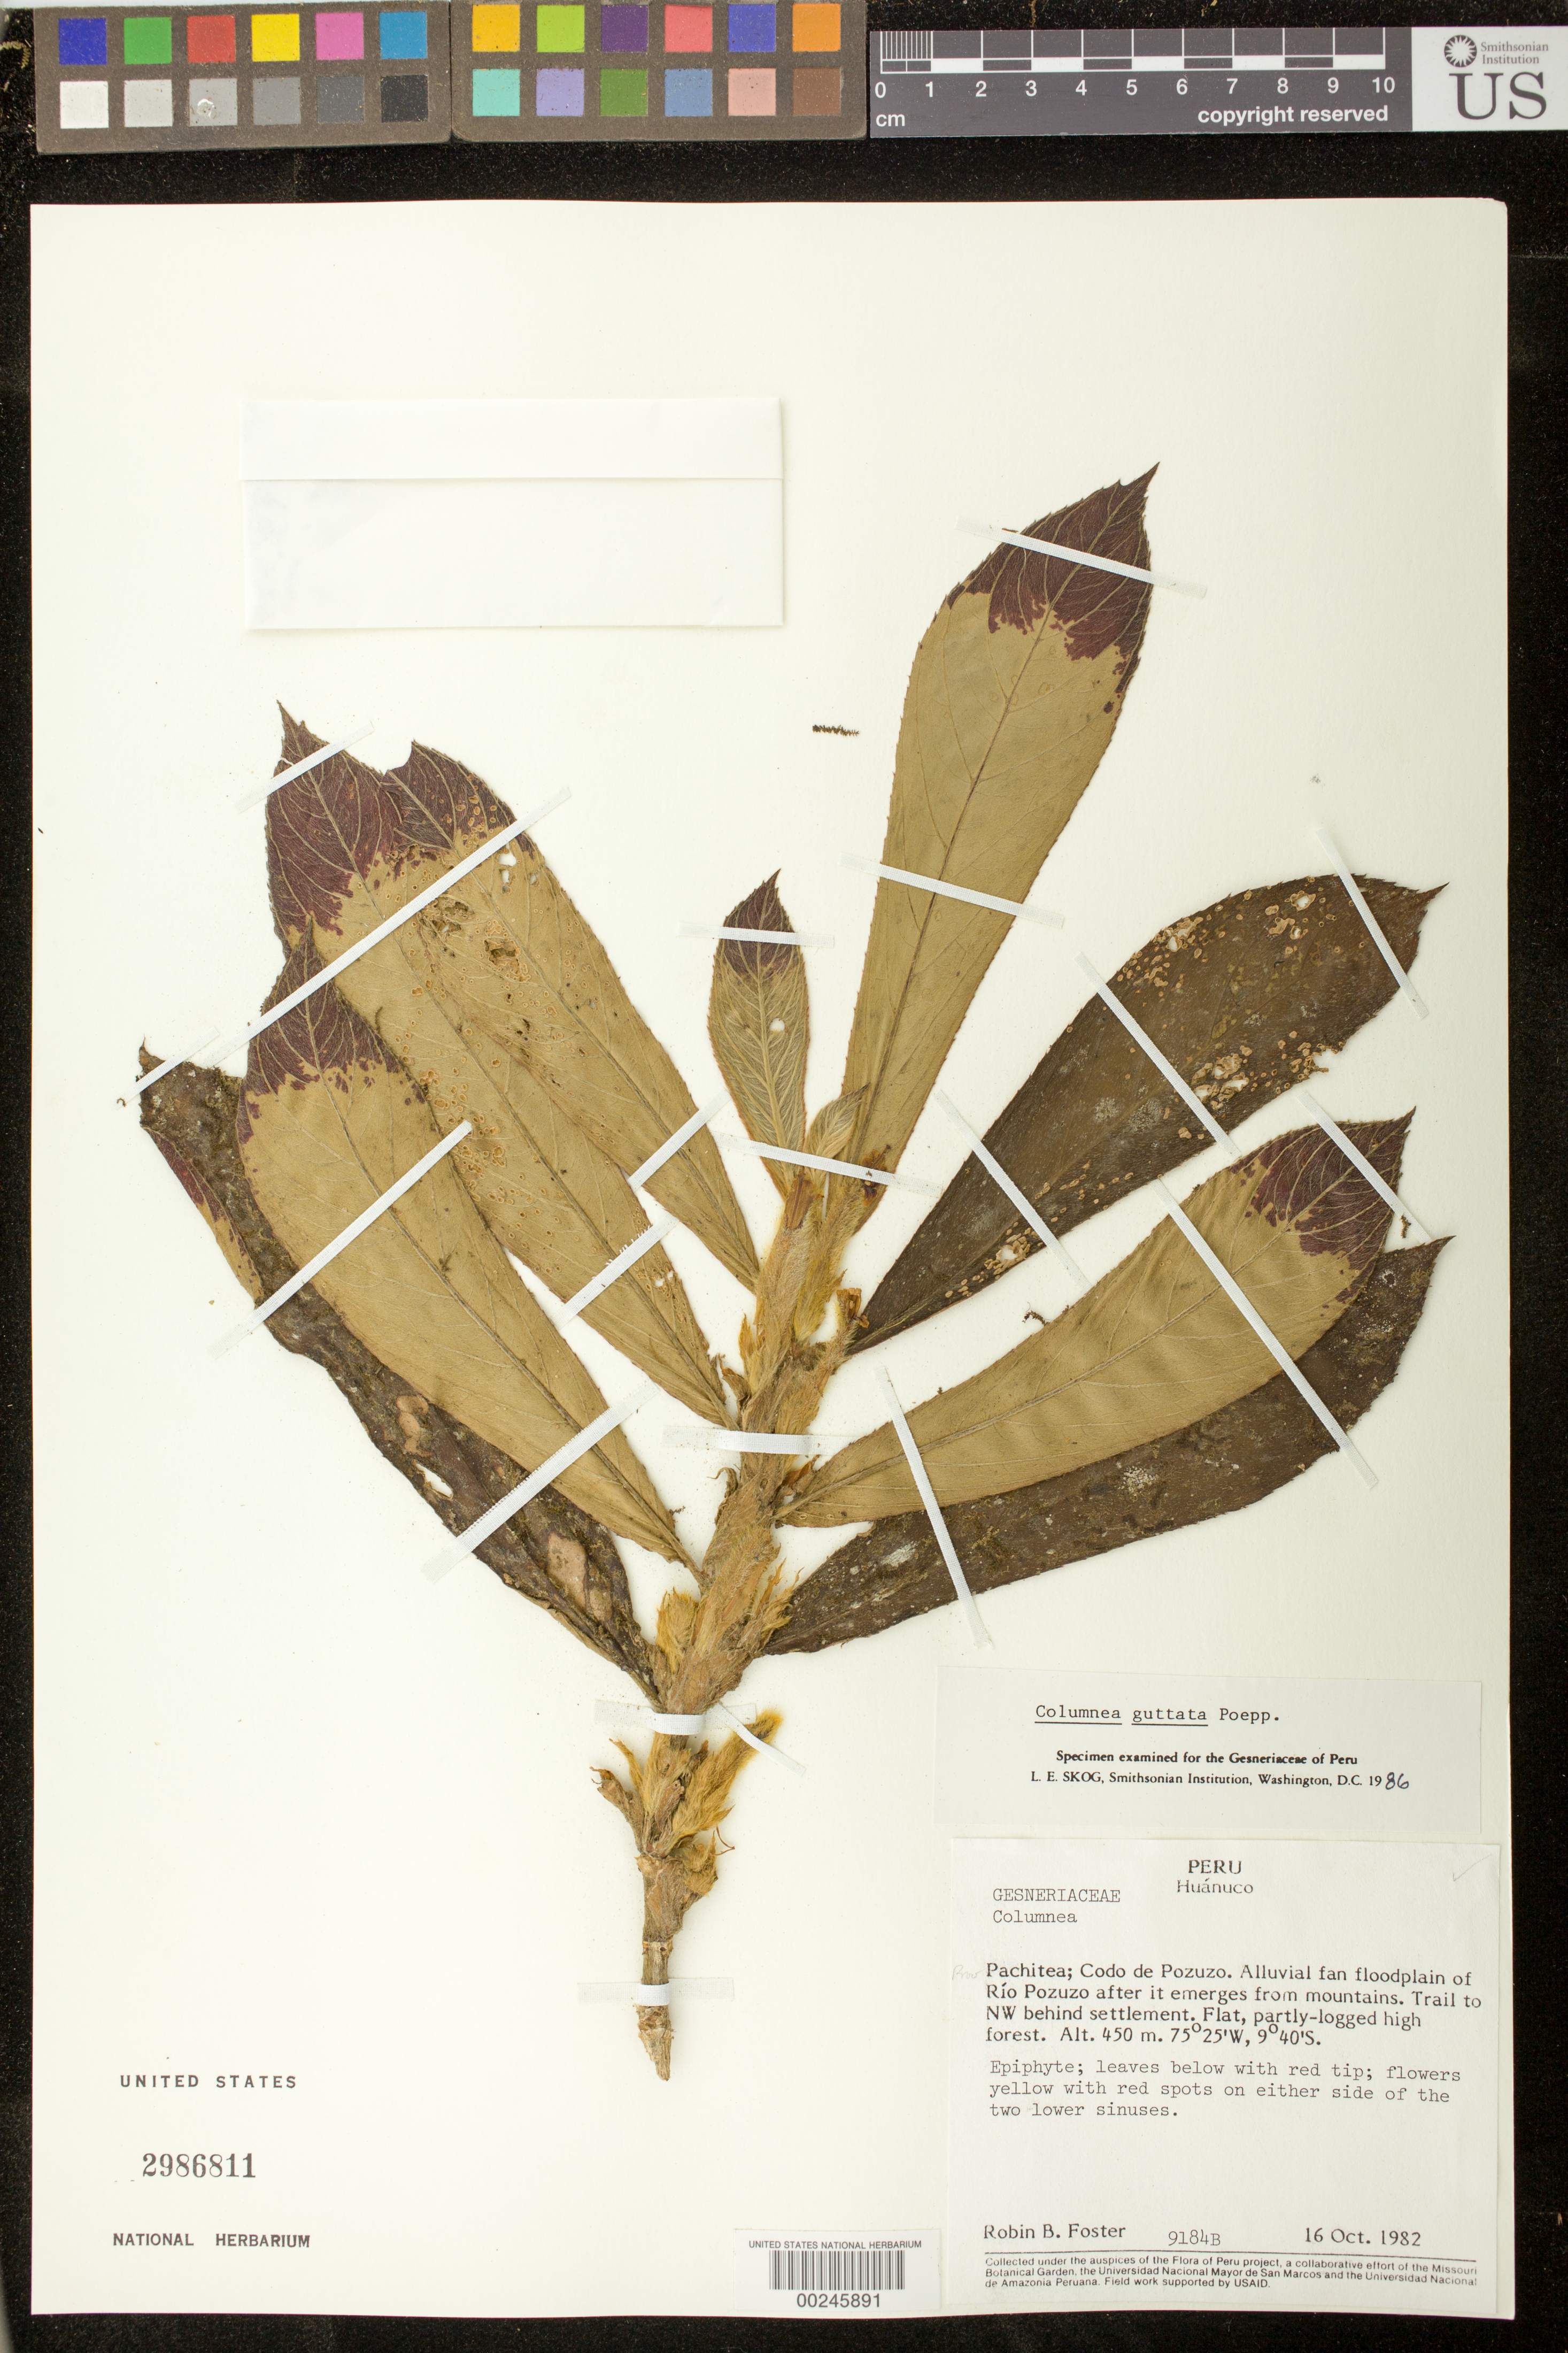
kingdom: Plantae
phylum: Tracheophyta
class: Magnoliopsida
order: Lamiales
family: Gesneriaceae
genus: Columnea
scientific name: Columnea guttata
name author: Poepp.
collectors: R. B. Foster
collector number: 9184 B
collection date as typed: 16 Oct 1982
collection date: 1982-10-16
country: Peru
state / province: Huánuco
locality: Prov. Pachitea; Codo de Pozuzo, trail to NW behind settlement, Rio Pozuzo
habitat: Alluvial fan floodplain of river after it emerges from mts, flat, ...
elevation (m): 450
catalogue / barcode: US 2986811